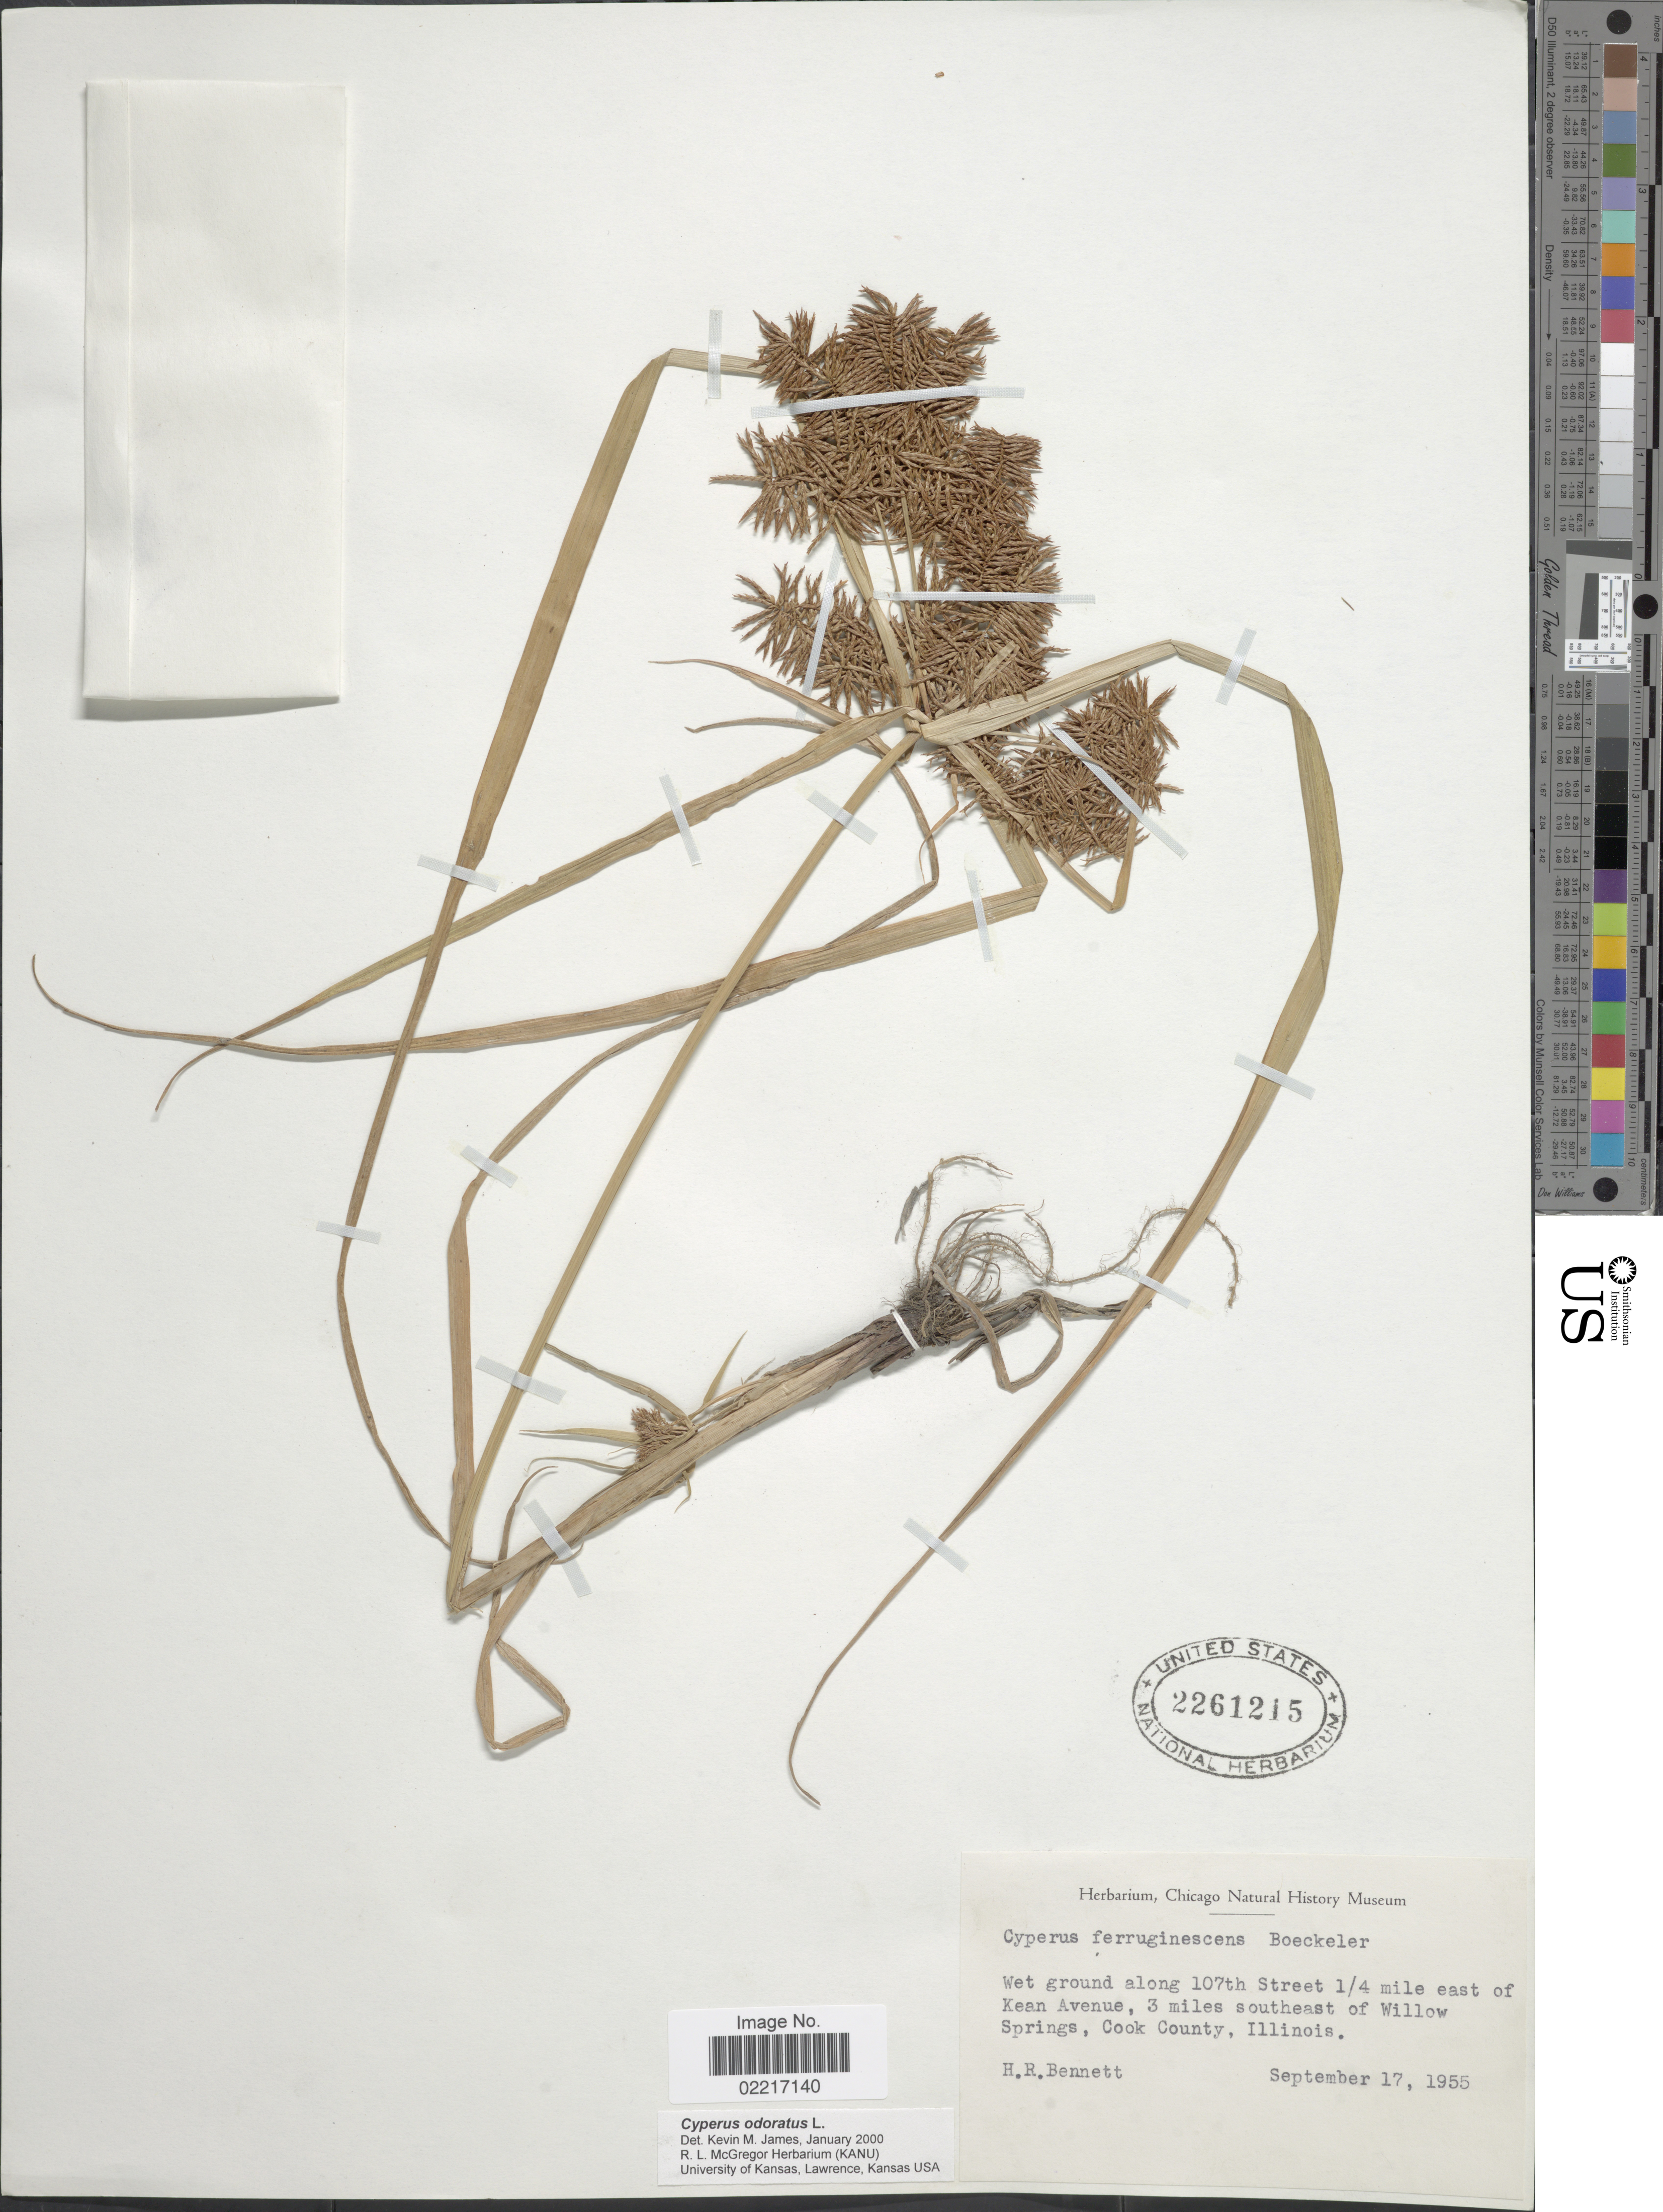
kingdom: Plantae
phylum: Tracheophyta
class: Liliopsida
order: Poales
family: Cyperaceae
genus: Cyperus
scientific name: Cyperus odoratus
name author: L.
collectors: H. R. Bennett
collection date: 1955-09-17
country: United States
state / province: Illinois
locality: Wet ground, along 107th Street 1/4 mile east of Kean Avenue, 3 miles southeast of Willow Springs, Cook County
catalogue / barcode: US 2261215